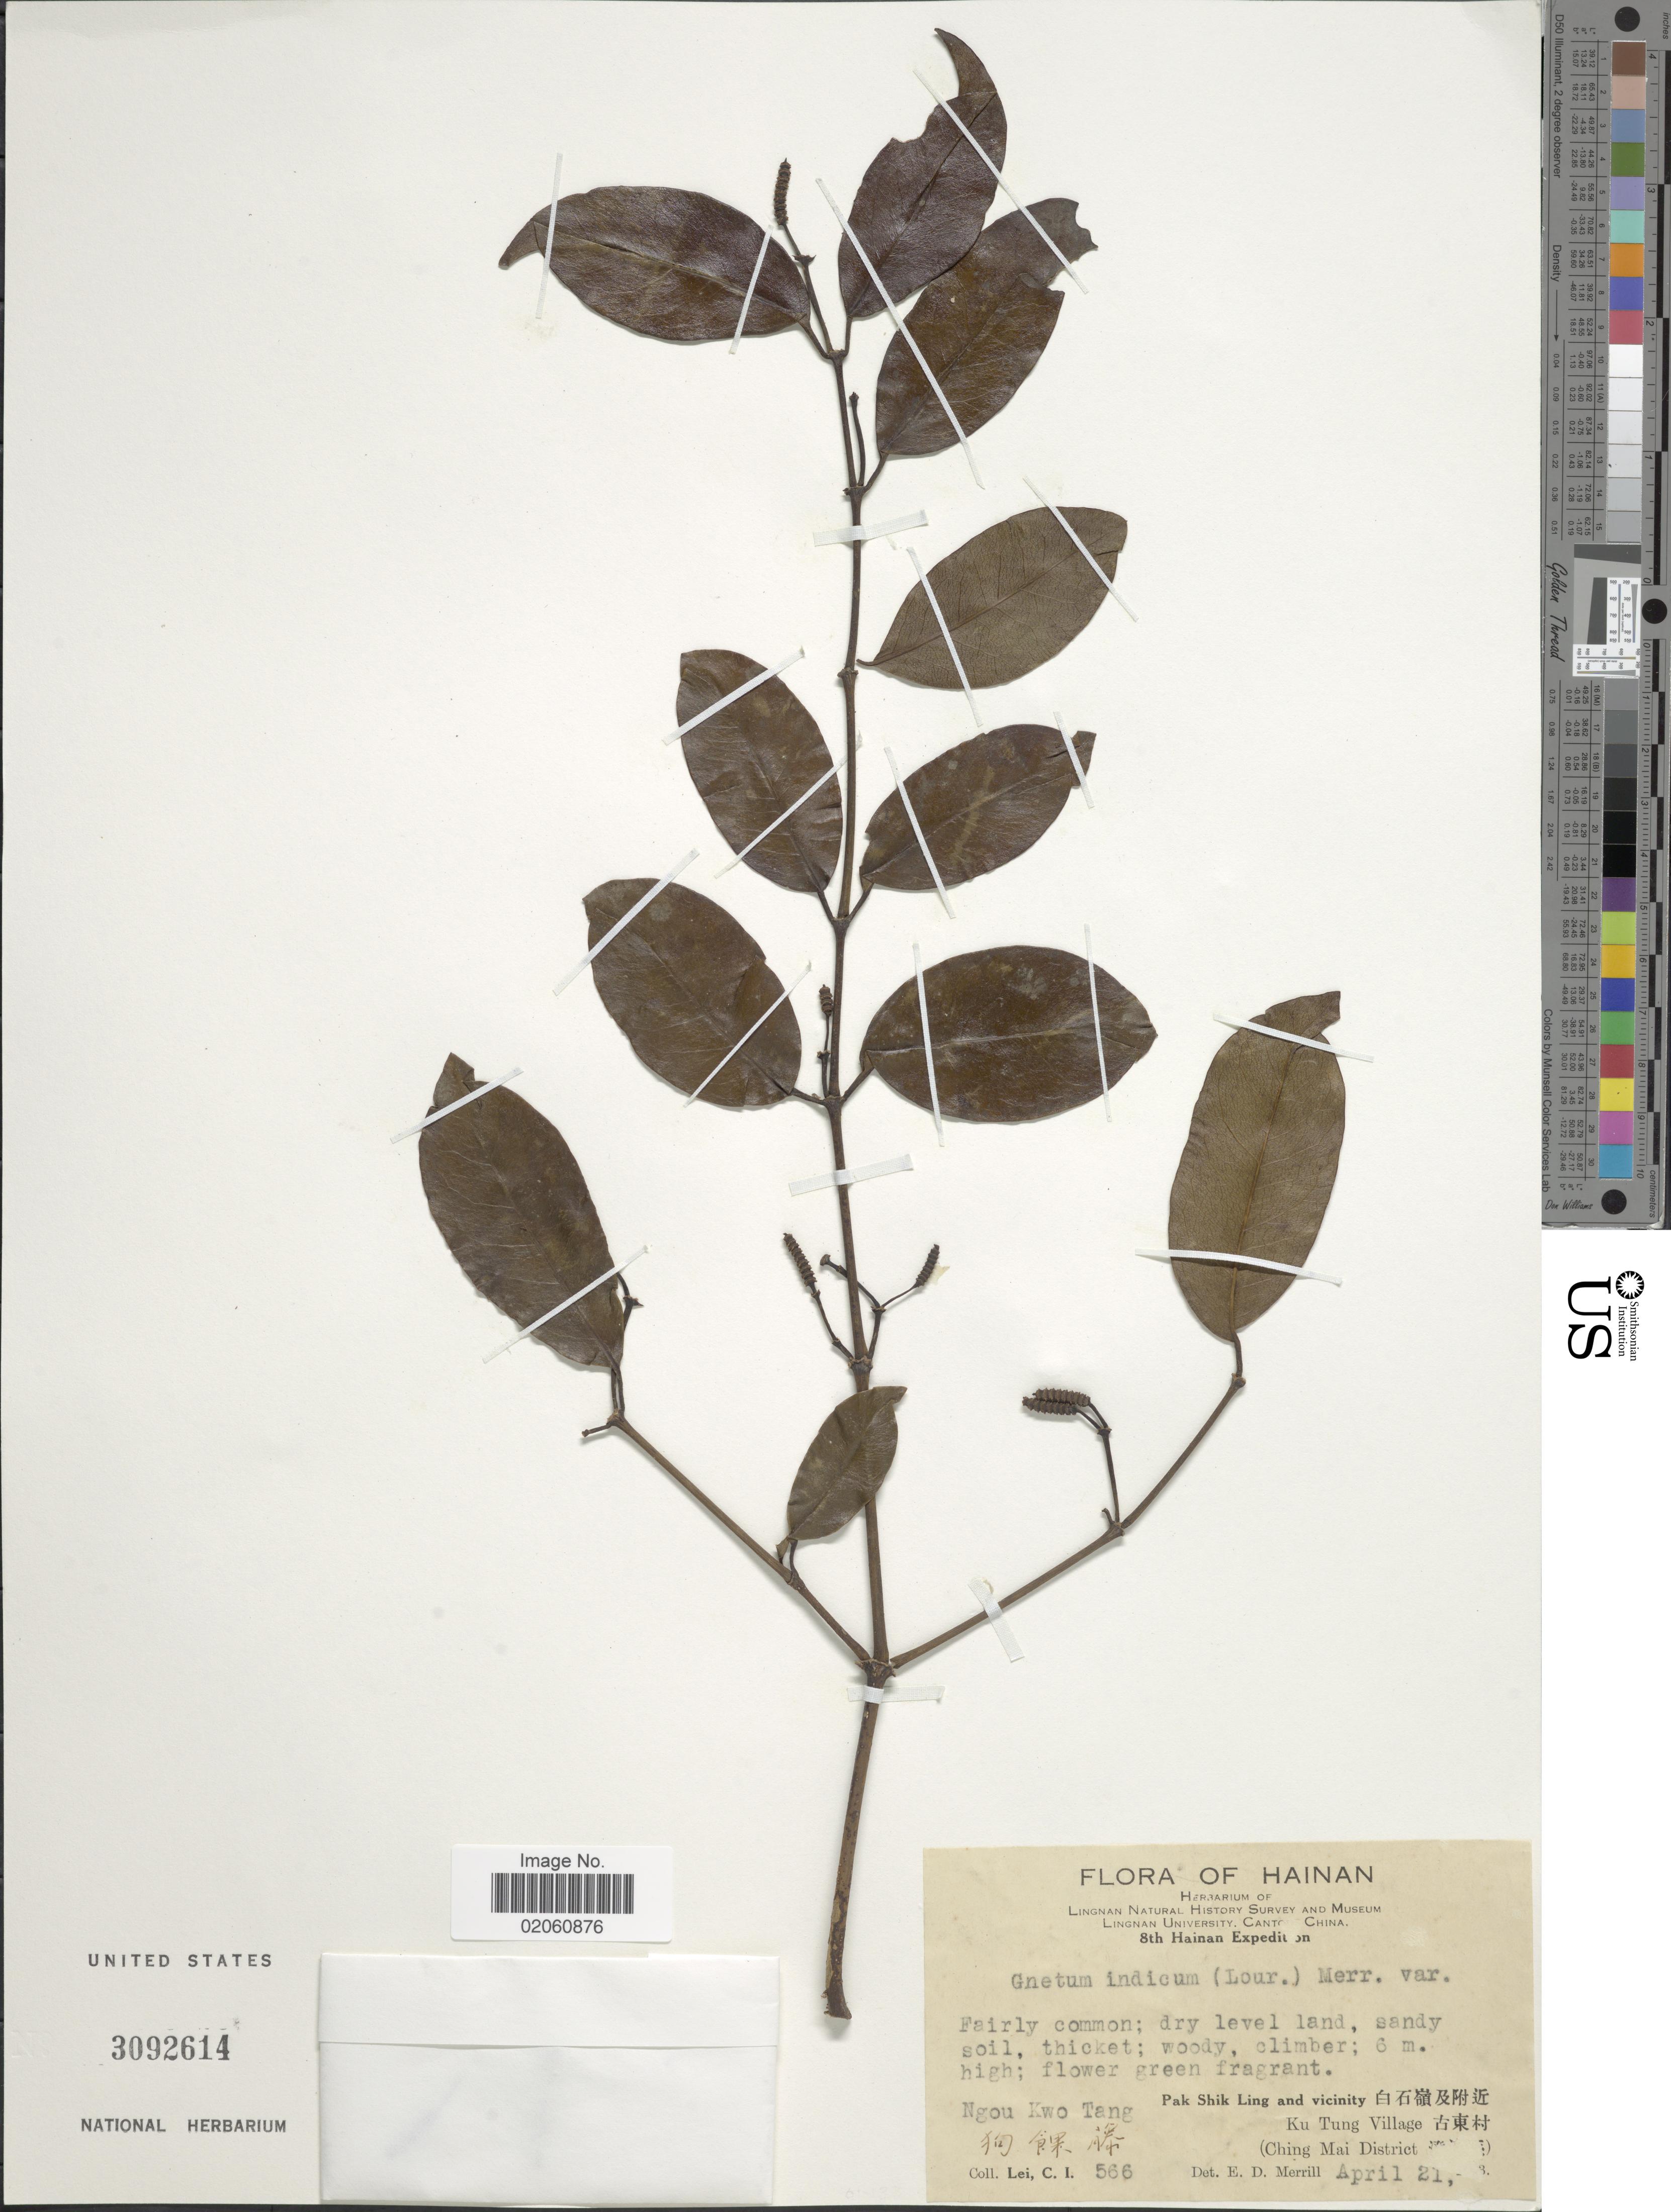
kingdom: Plantae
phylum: Tracheophyta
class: Gnetopsida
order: Gnetales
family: Gnetaceae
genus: Gnetum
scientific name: Gnetum indicum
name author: (Lour.) Merr.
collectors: C. I. Lei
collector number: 566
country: China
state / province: Hainan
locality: Pak Shik Ling and vicinity, Ku Tung Village (Chung Mai District), Ngou Kwo Tang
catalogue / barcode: US 3092614